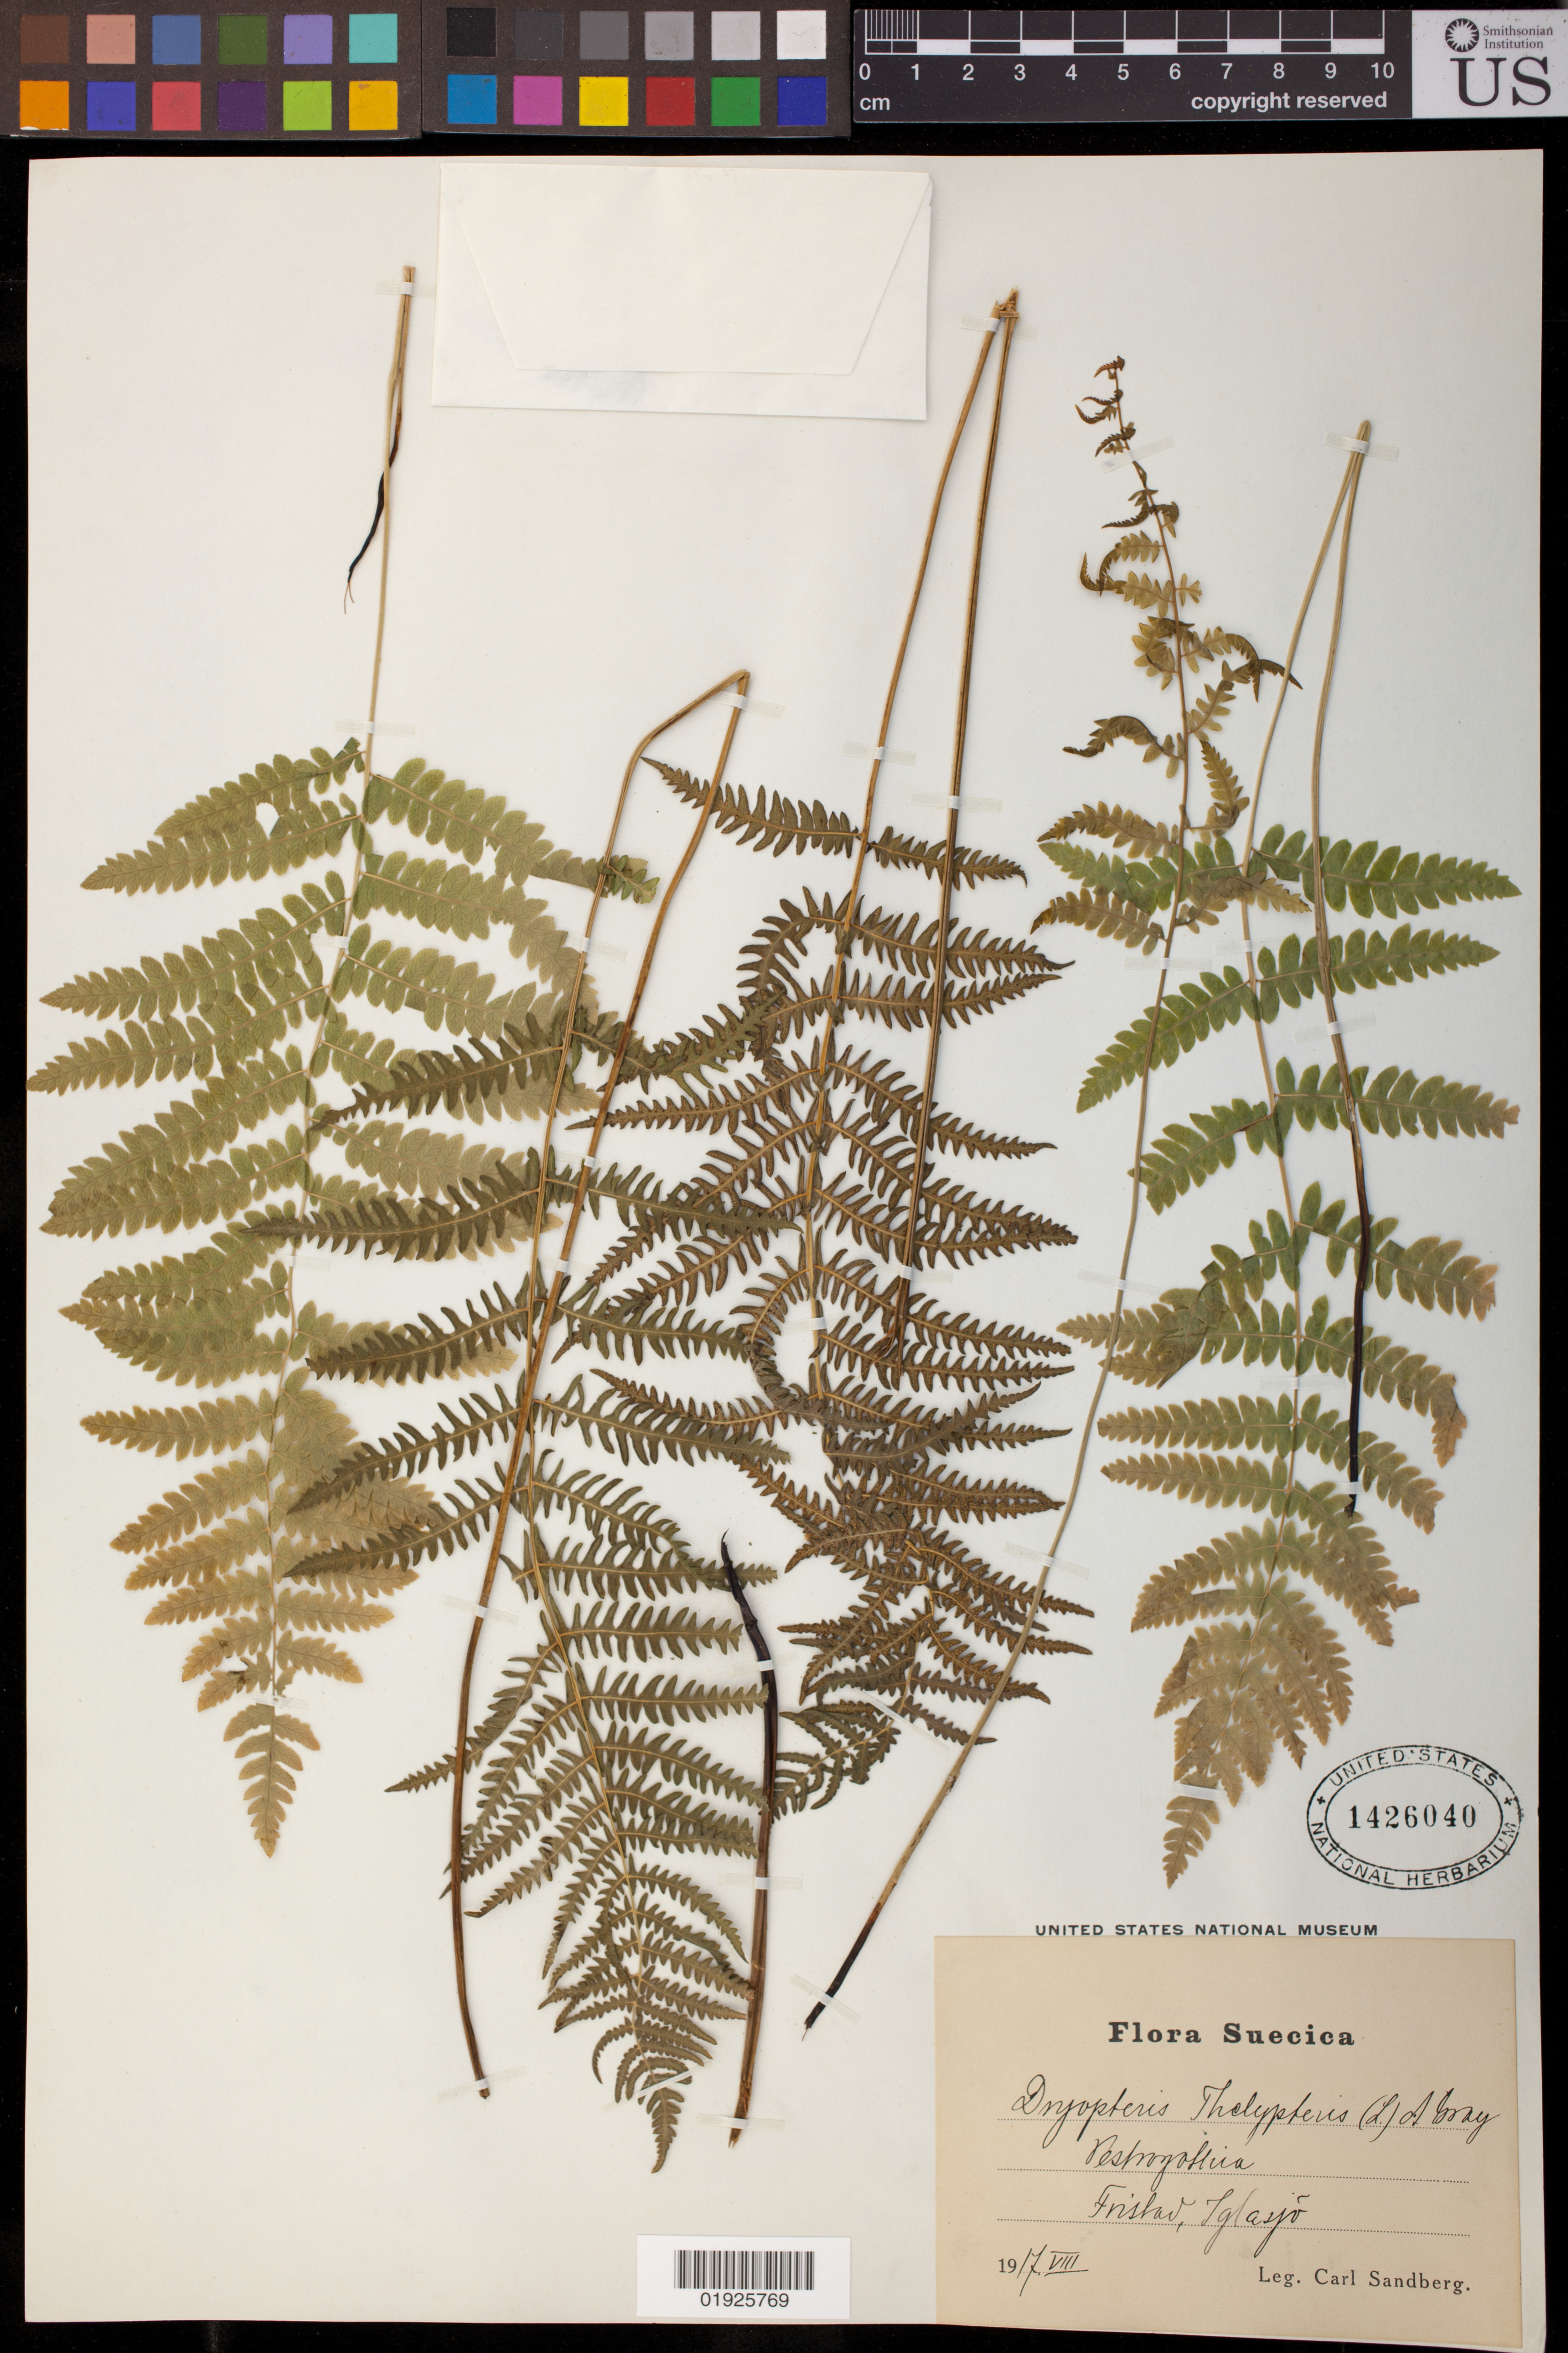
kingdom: Plantae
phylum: Tracheophyta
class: Polypodiopsida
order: Polypodiales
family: Thelypteridaceae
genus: Thelypteris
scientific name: Thelypteris palustris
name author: (Salisb.) Schott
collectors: C. Sandberg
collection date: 1917-08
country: Sweden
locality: Pestrogollcia. Fristad, Sglasjo [interpreted]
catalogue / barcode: US 1426040